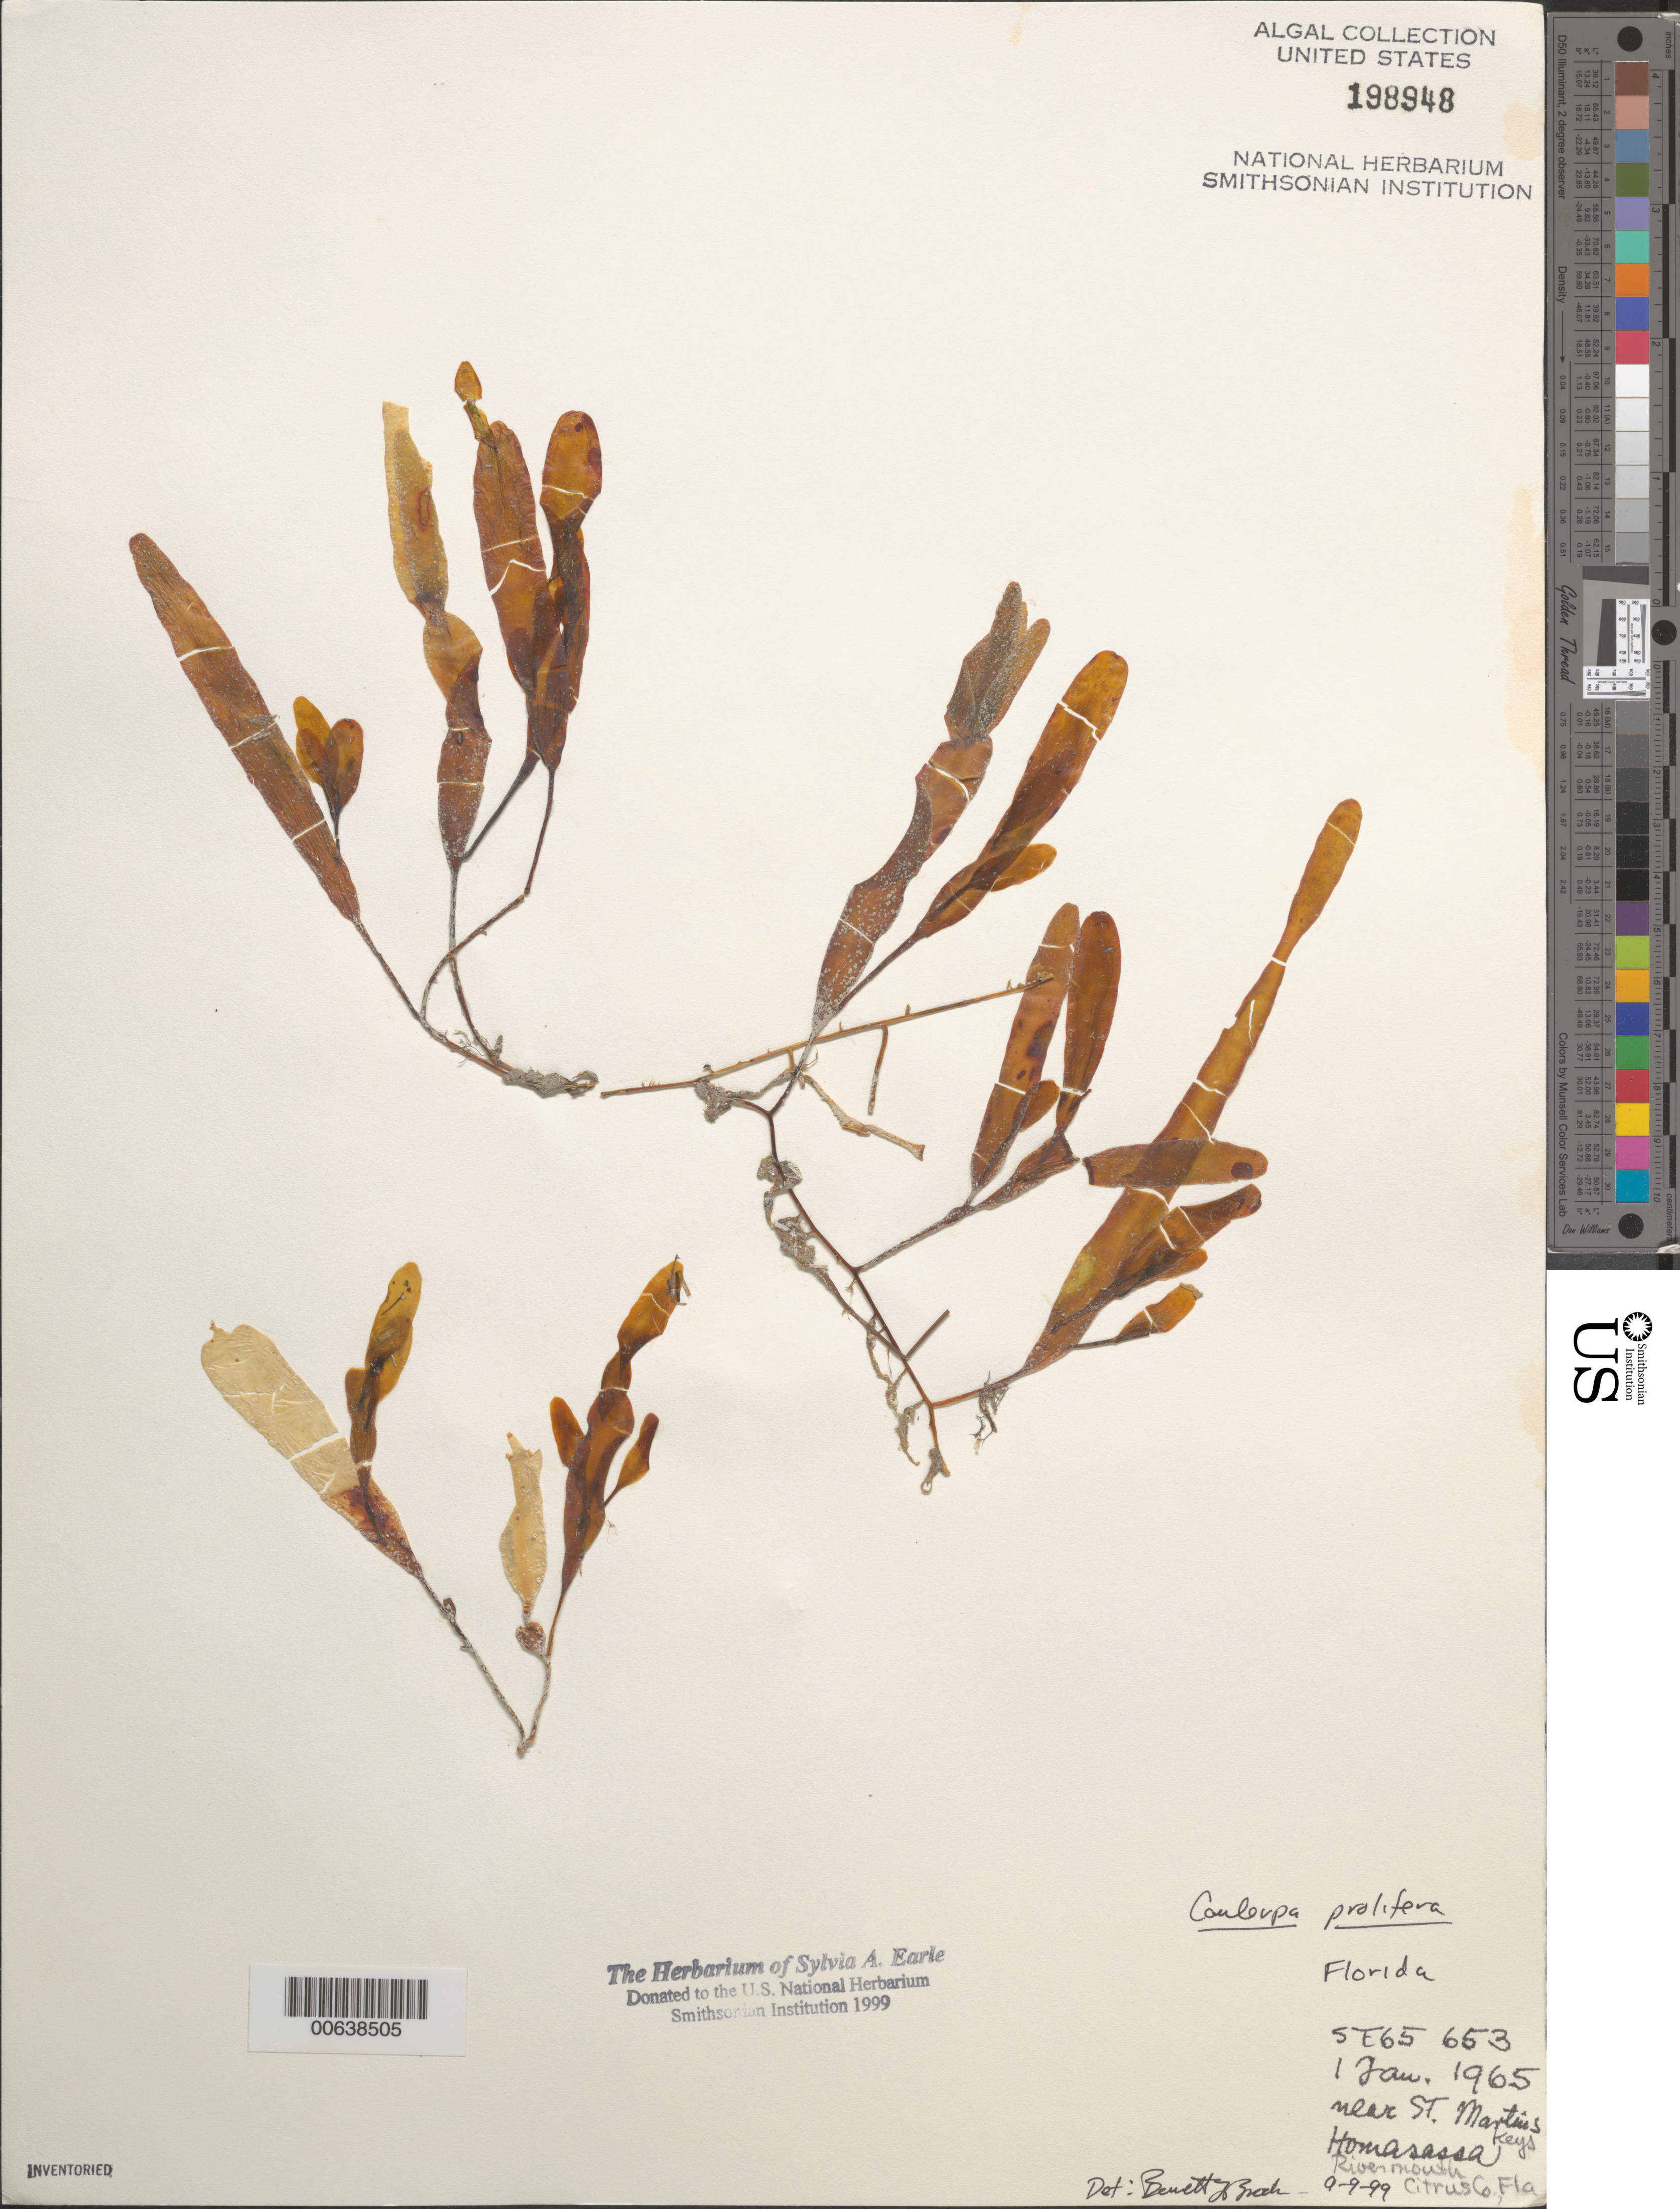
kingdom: Plantae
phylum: Chlorophyta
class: Ulvophyceae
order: Bryopsidales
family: Caulerpaceae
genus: Caulerpa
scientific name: Caulerpa prolifera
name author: (Forssk.) J.V.Lamouroux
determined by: Brooks, B. L., (BOT), Smithsonian Institution - National Museum of Natural History (UNITED STATES)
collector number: SE 65653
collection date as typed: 01 Jan 1965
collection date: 1965-01-01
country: United States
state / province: Florida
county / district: Citrus County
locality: Homosassa River mouth near St. Martins Keys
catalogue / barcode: US 198948